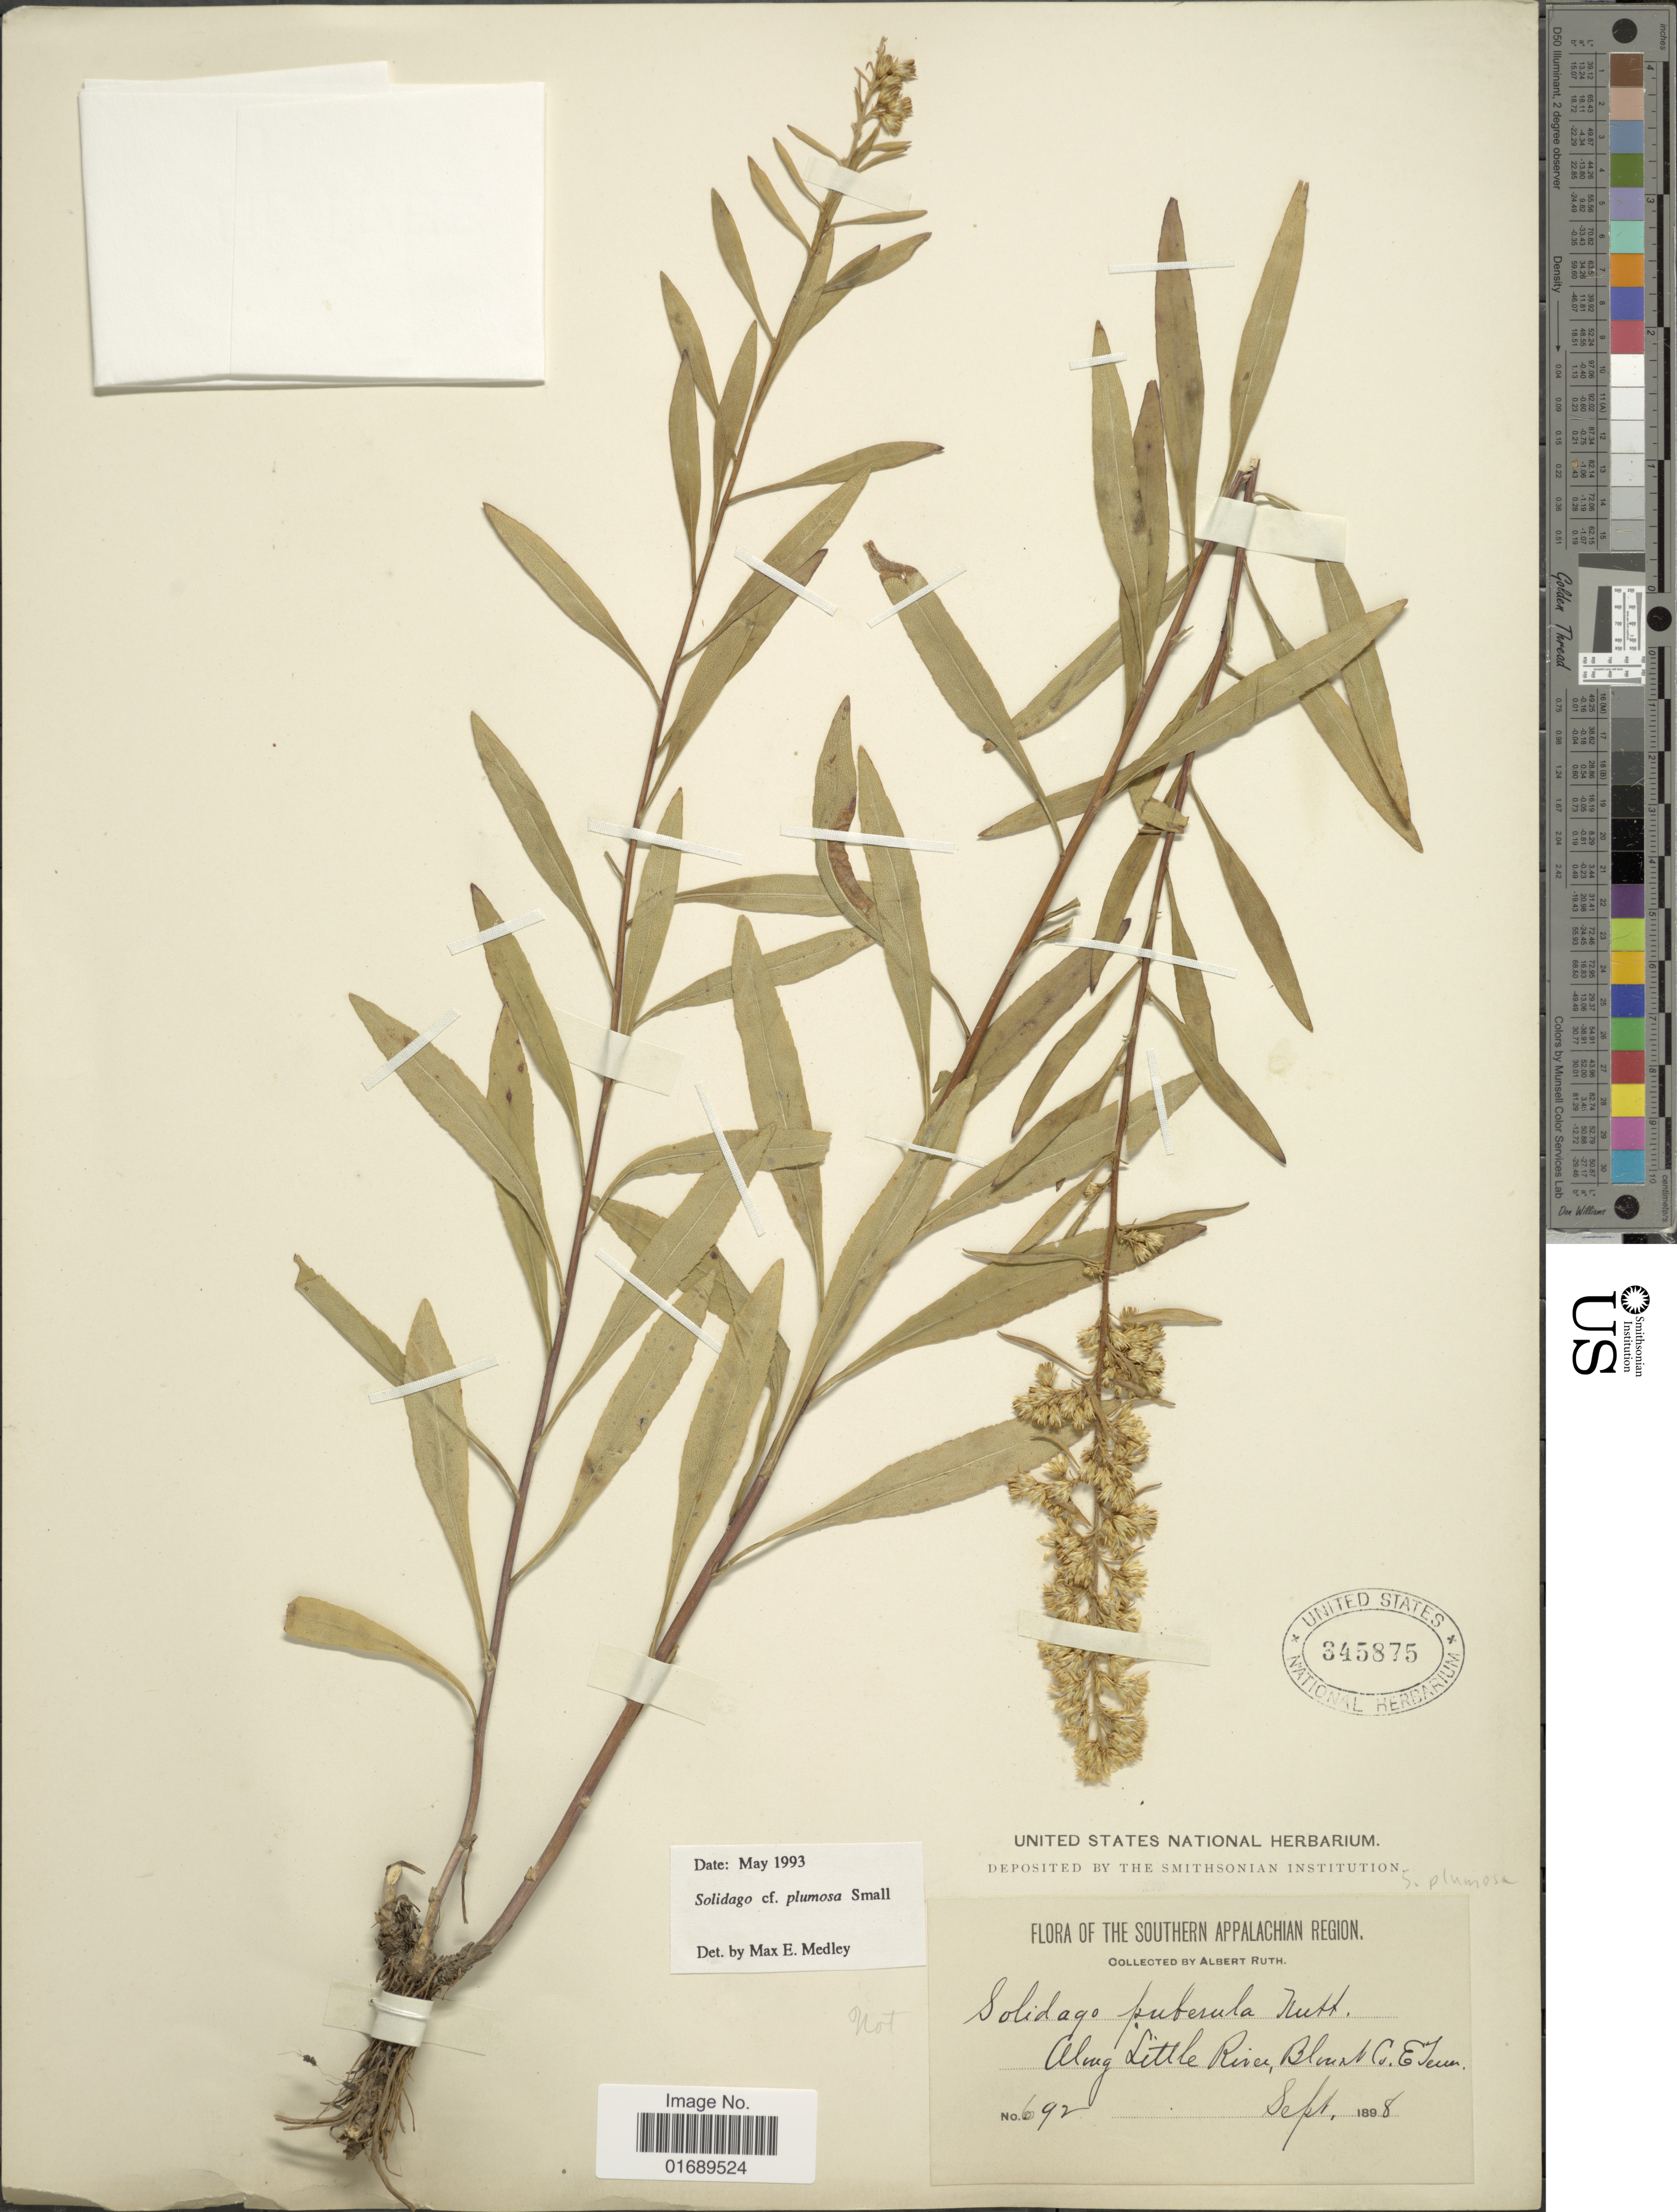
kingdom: Plantae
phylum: Tracheophyta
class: Magnoliopsida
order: Asterales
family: Asteraceae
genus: Solidago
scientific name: Solidago plumosa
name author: Small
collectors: A. Ruth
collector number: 692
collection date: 1898-09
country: United States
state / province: Tennessee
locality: The Southern Appalachan Region, Along Little River, Blount Co. E. Tenn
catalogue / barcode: US 345875